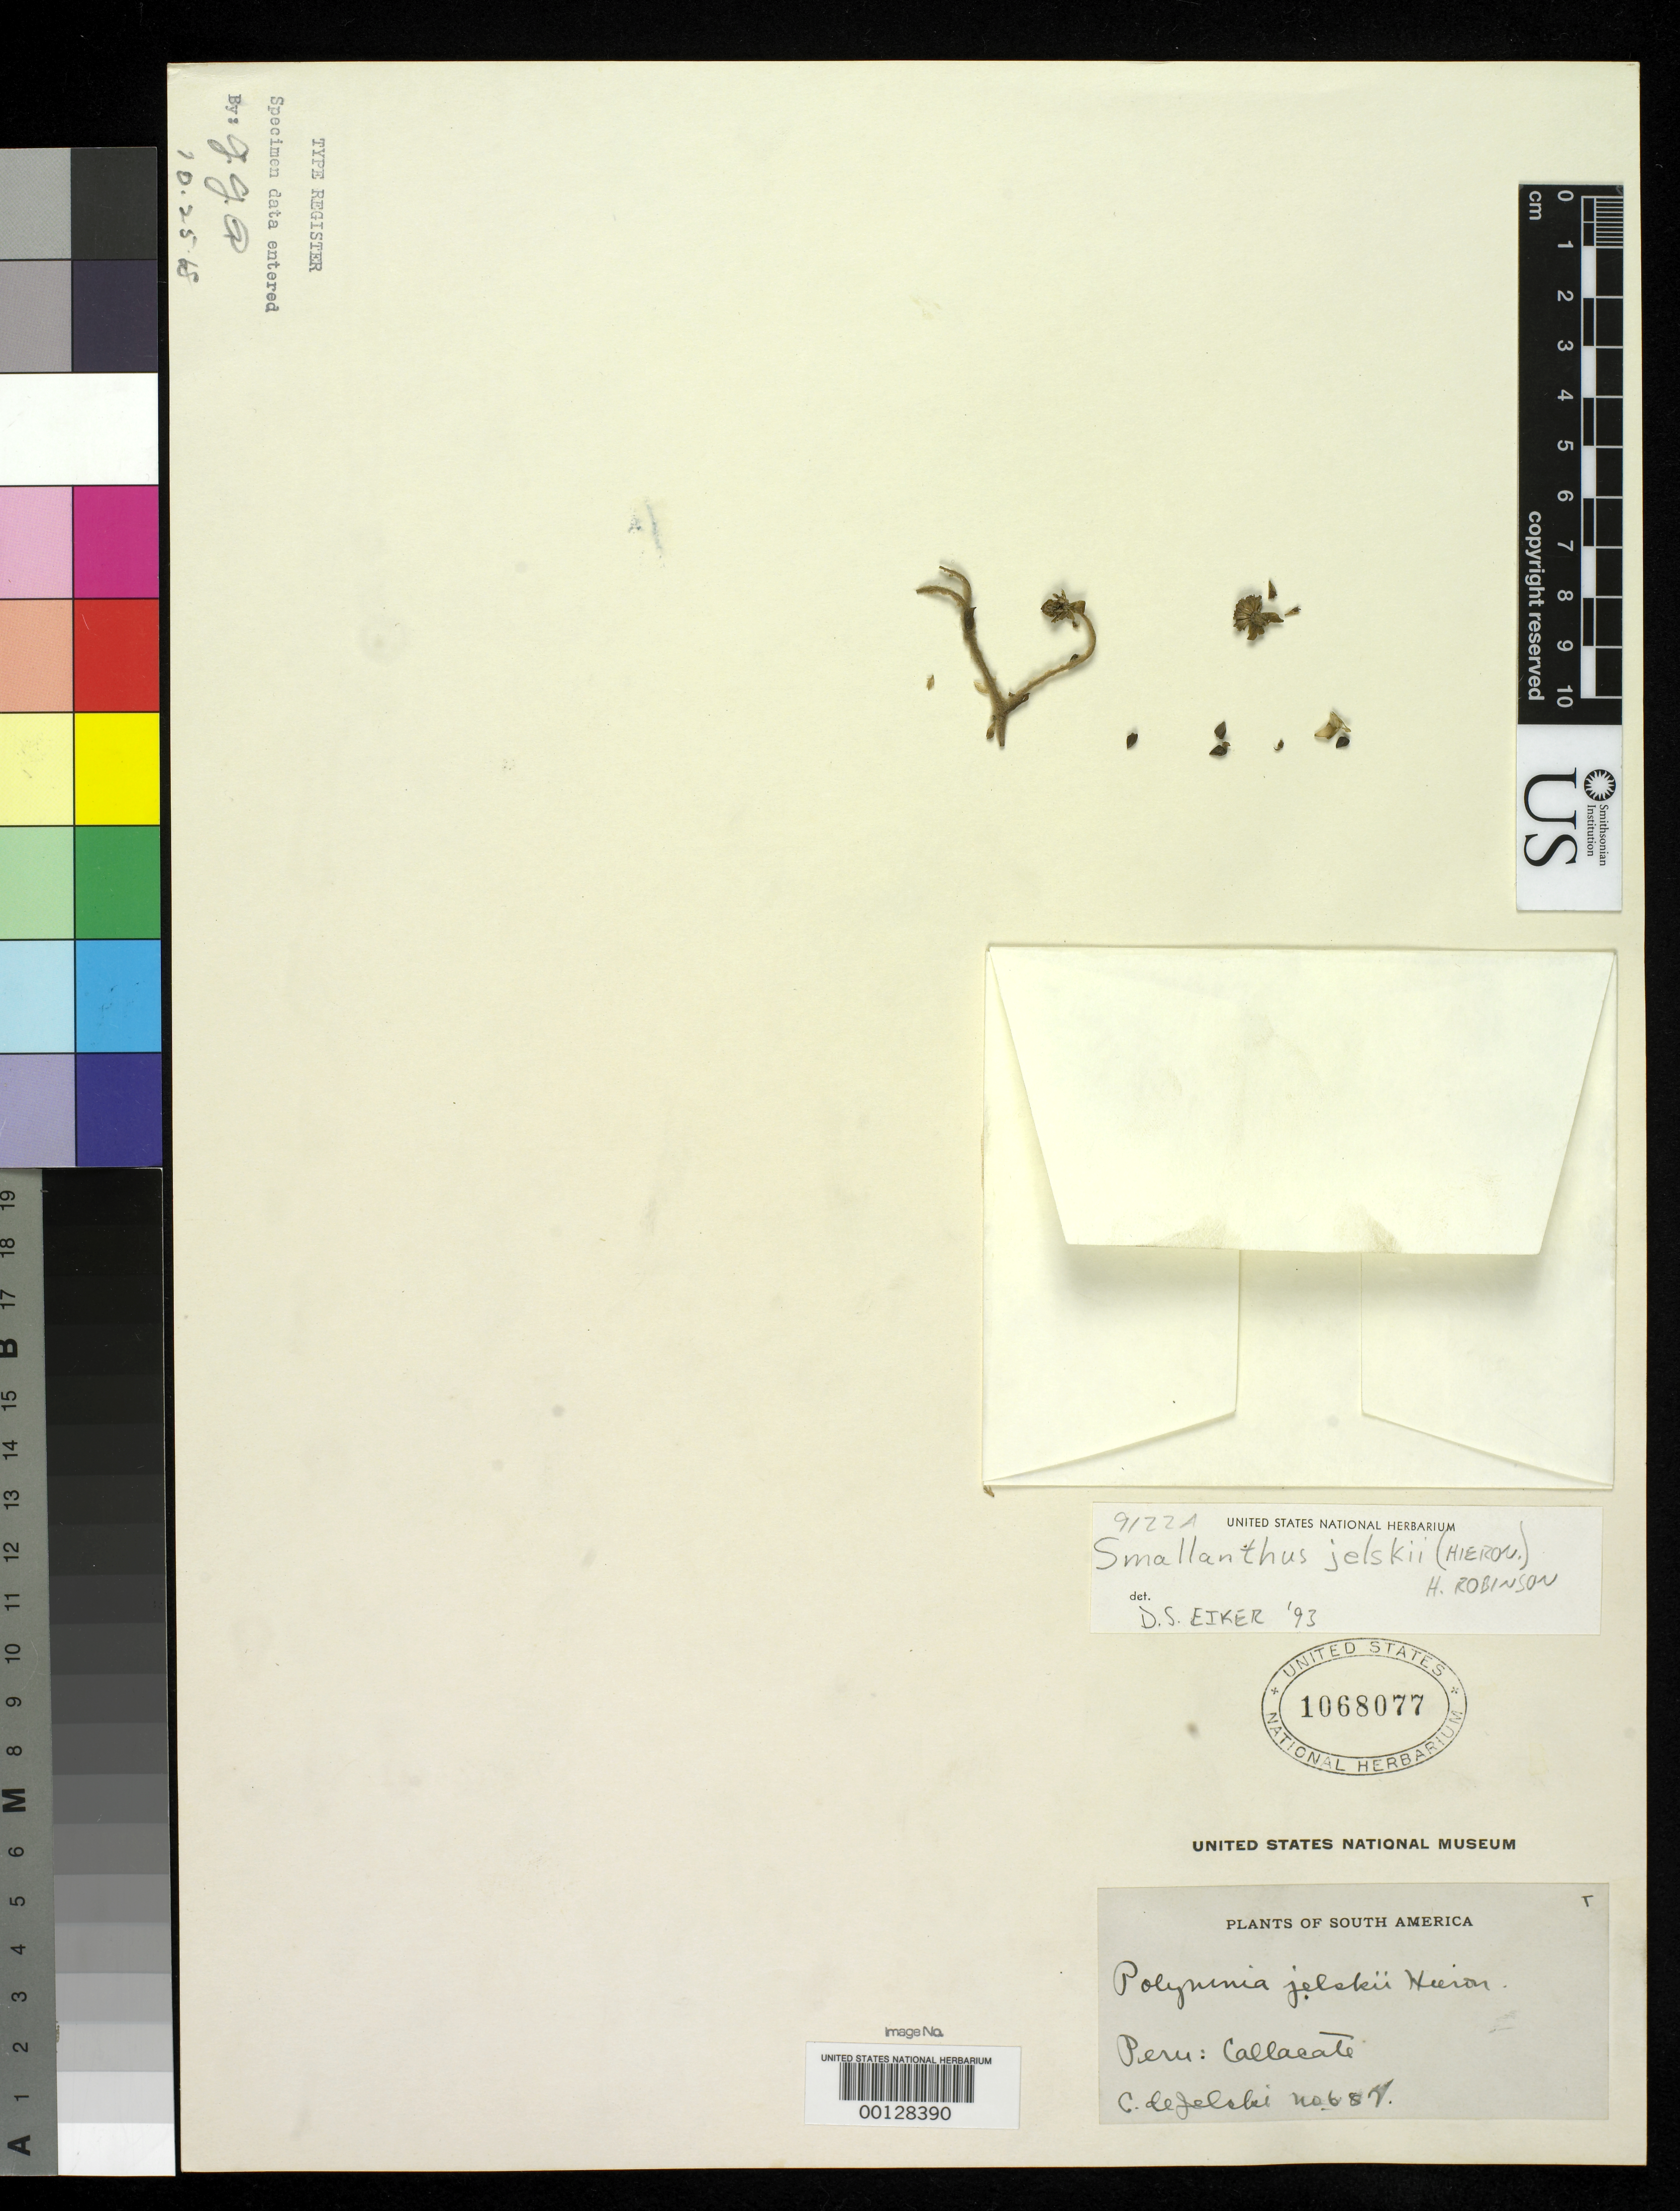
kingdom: Plantae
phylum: Tracheophyta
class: Magnoliopsida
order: Asterales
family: Asteraceae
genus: Polymnia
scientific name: Polymnia jelskii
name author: Hieron.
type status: Isosyntype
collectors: C. von Jelski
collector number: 687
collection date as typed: May 1879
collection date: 1879-05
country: Peru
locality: near Callacate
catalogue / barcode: US 1068077